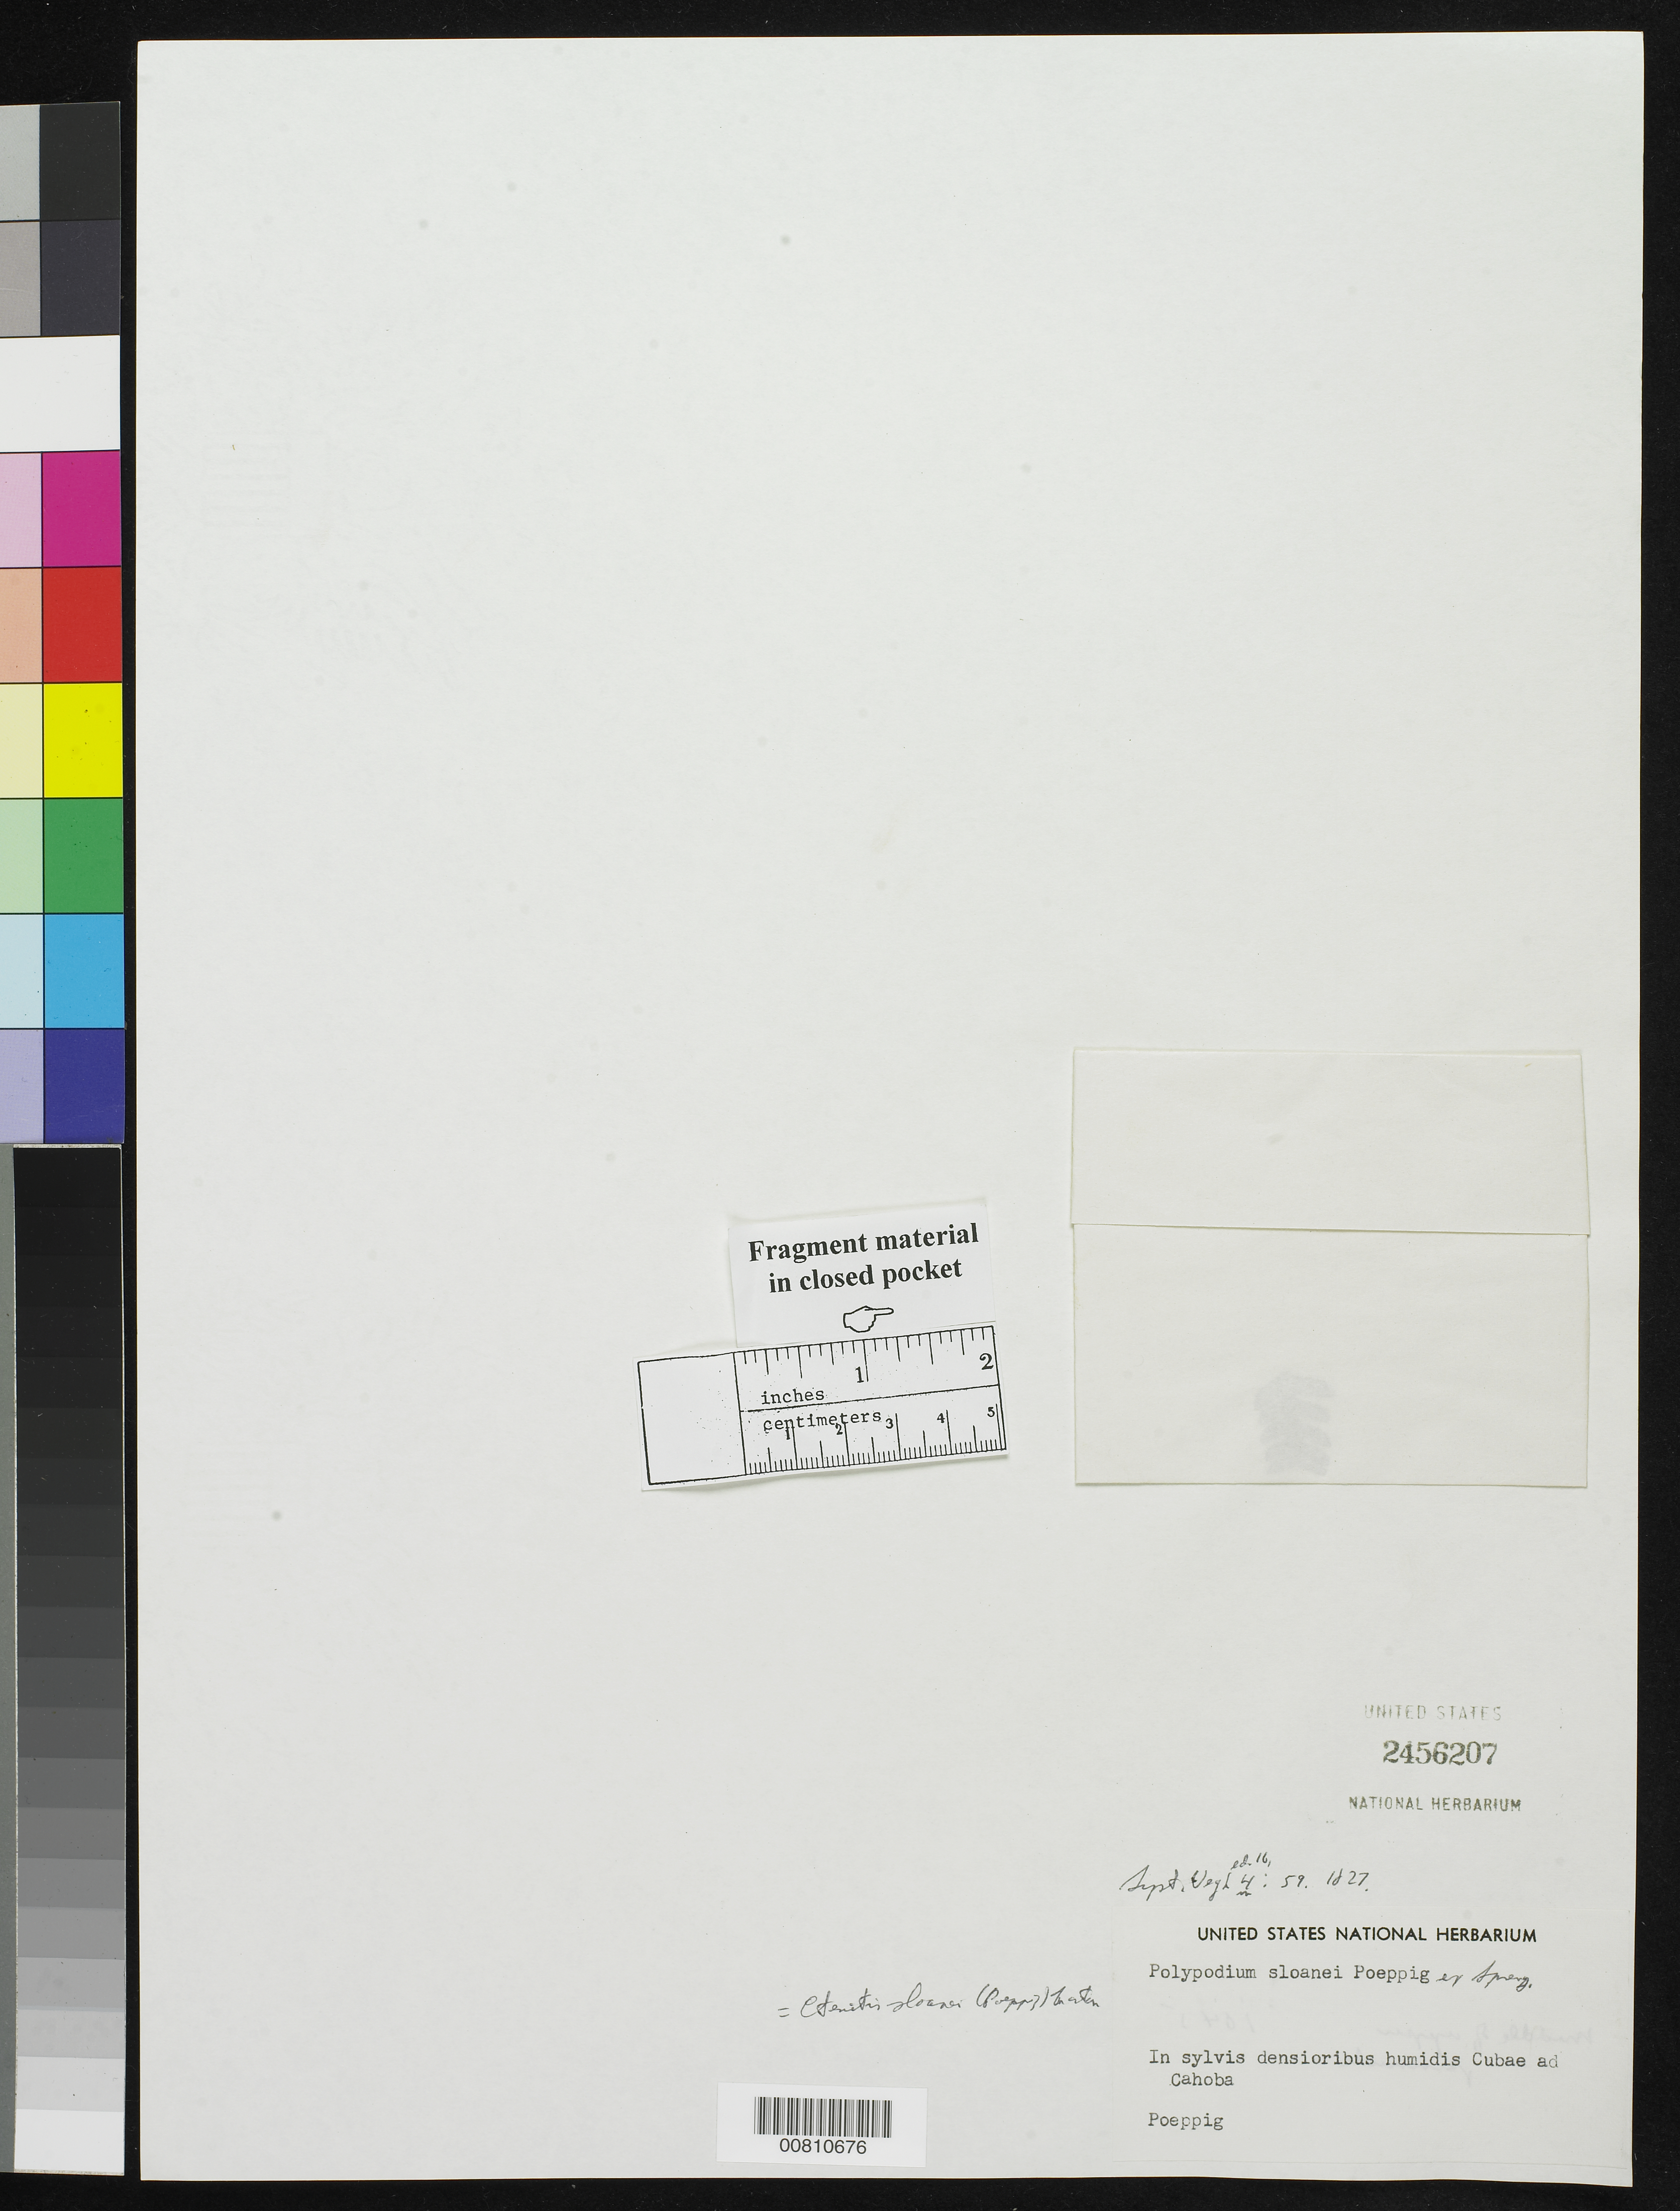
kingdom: Plantae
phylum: Tracheophyta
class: Polypodiopsida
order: Polypodiales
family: Polypodiaceae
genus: Polypodium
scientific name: Polypodium sloanei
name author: Poepp. ex Spreng.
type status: Isotype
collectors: E. F. Poeppig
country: Cuba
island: Greater Antilles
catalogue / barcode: US 2456207